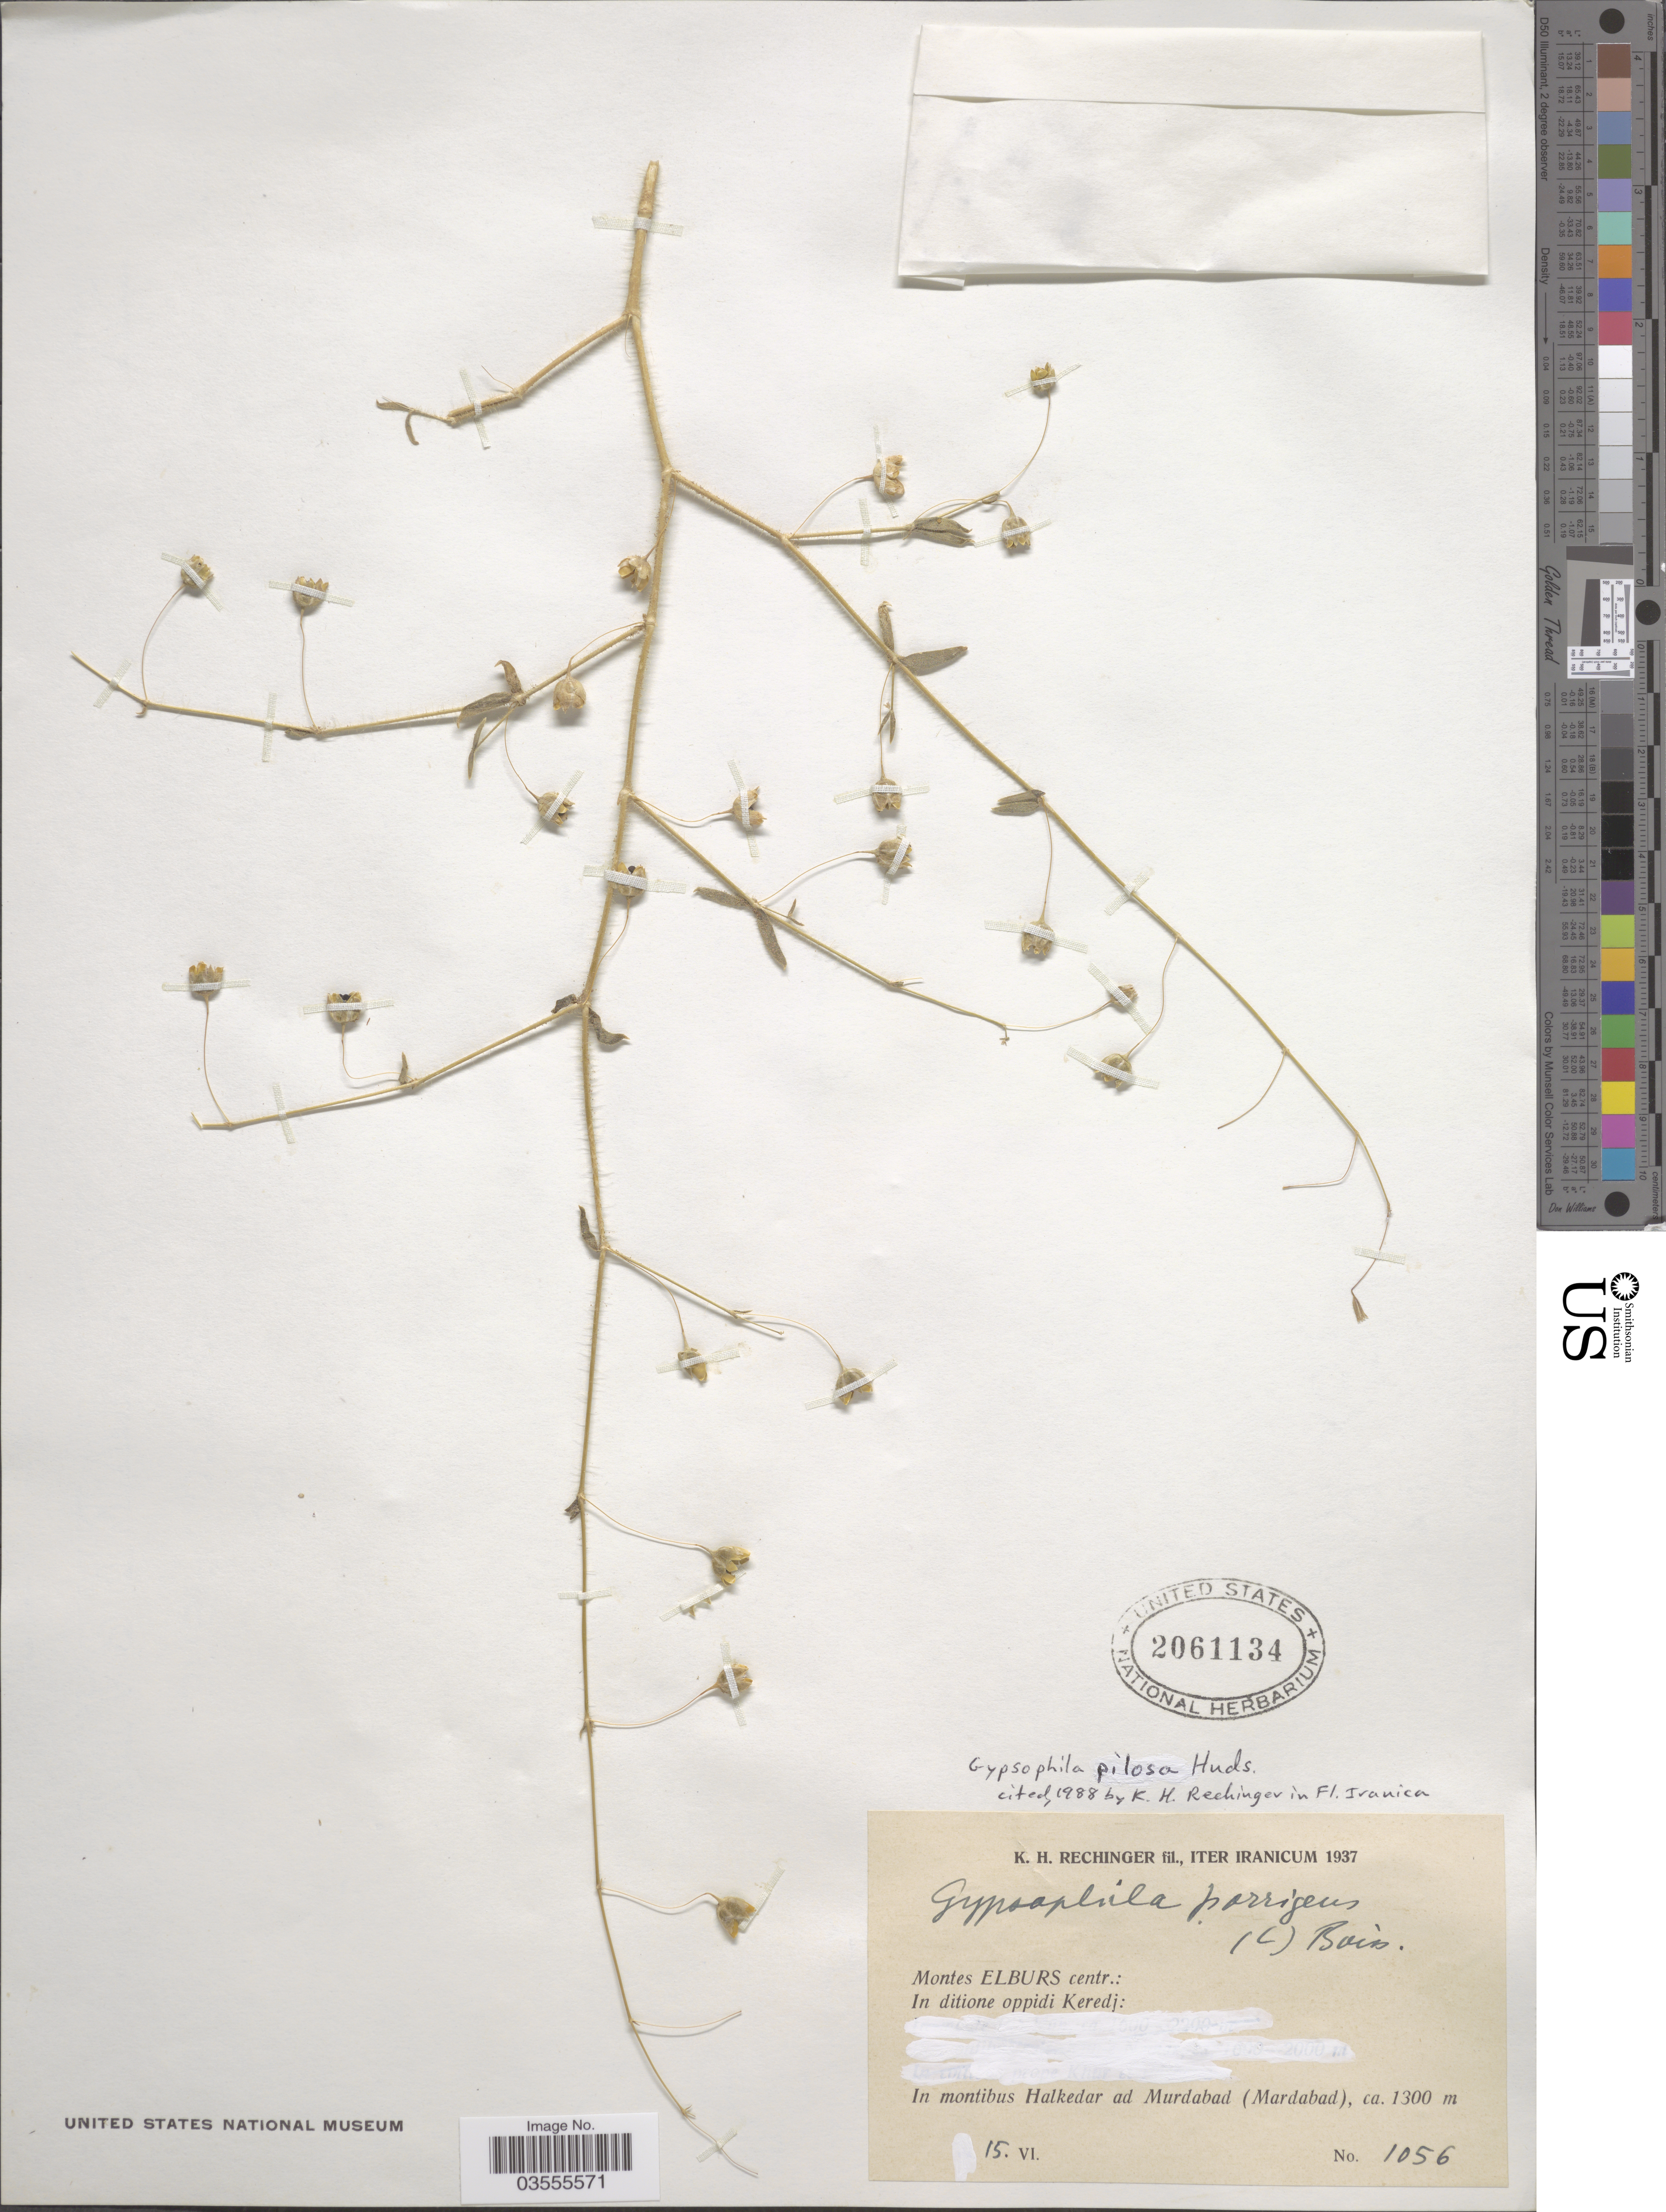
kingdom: Plantae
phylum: Tracheophyta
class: Magnoliopsida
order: Caryophyllales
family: Caryophyllaceae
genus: Gypsophila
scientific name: Gypsophila pilosa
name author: Huds.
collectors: K. H. Rechinger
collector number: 1056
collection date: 1937-06-15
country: Iran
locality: Montes Elburs centr.: In ditione oppidi Keredj: In montibus Halkedar ad Murdabad (Mardabad).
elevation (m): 1300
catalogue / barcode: US 2061134